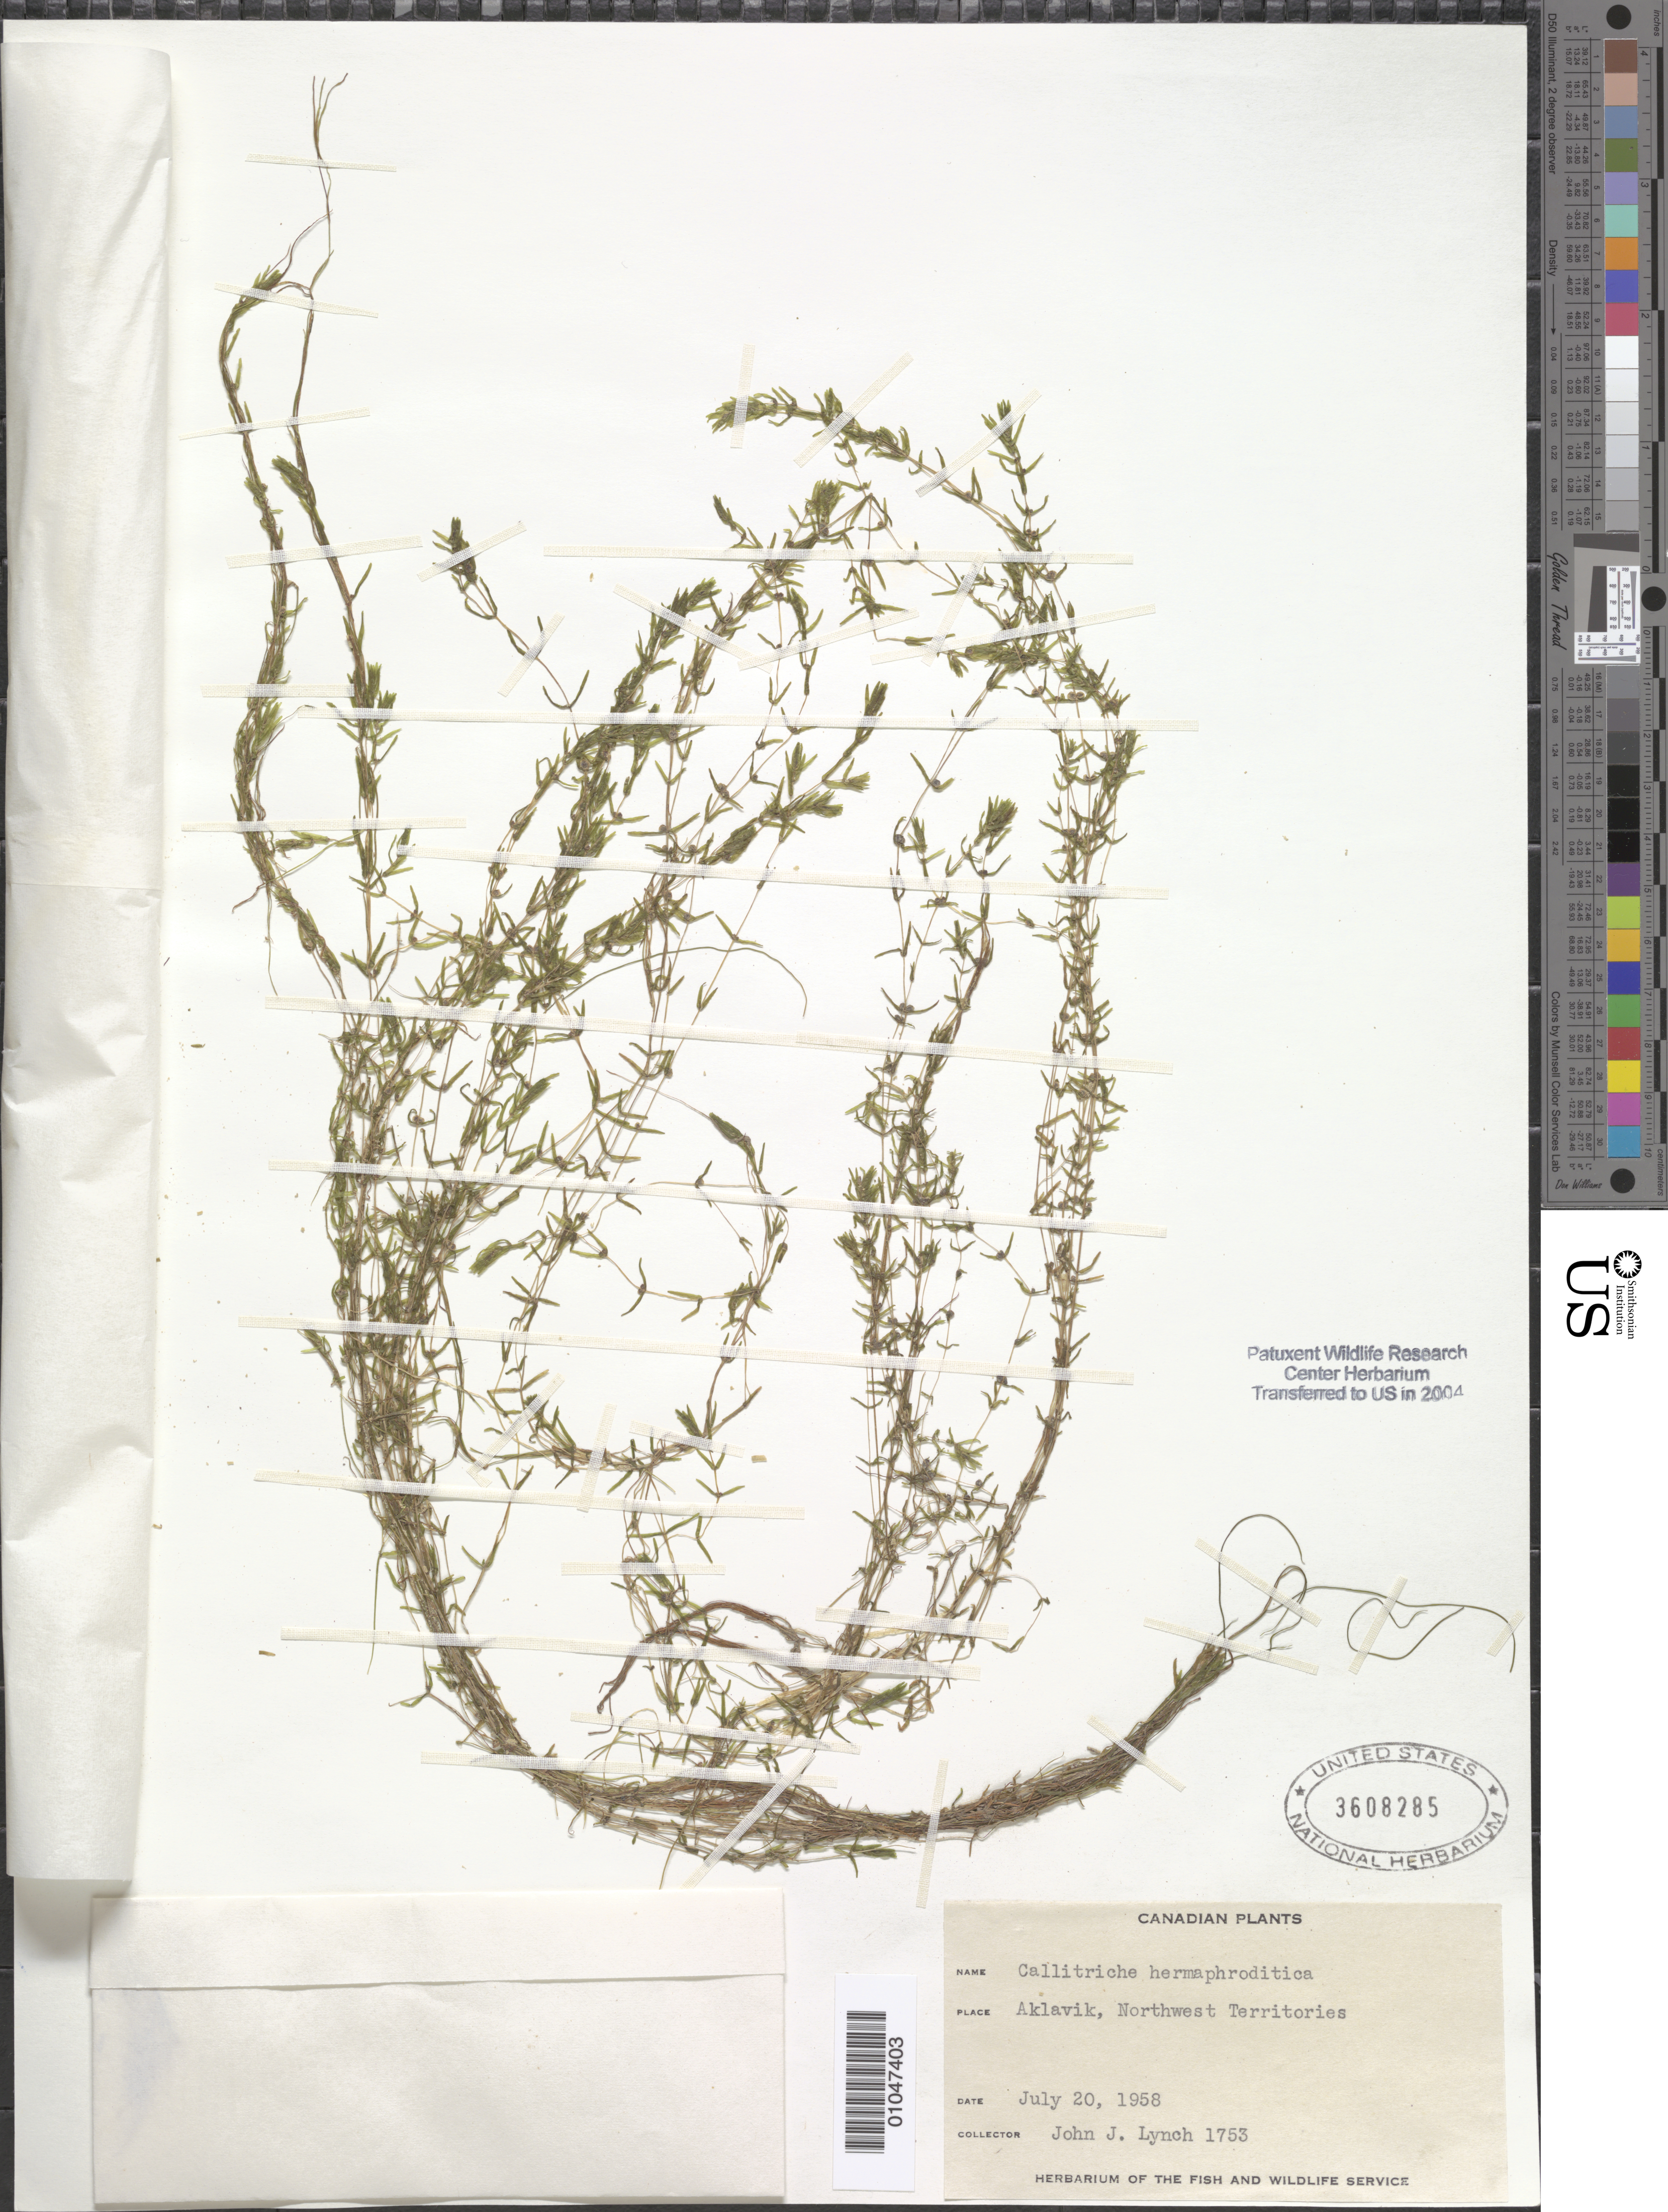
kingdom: Plantae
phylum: Tracheophyta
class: Magnoliopsida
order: Lamiales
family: Plantaginaceae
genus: Callitriche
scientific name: Callitriche hermaphroditica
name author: L.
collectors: J. Lynch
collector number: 1753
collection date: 1958-07-20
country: Canada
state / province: Northwest Territories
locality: Aklavik.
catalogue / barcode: US 3608285